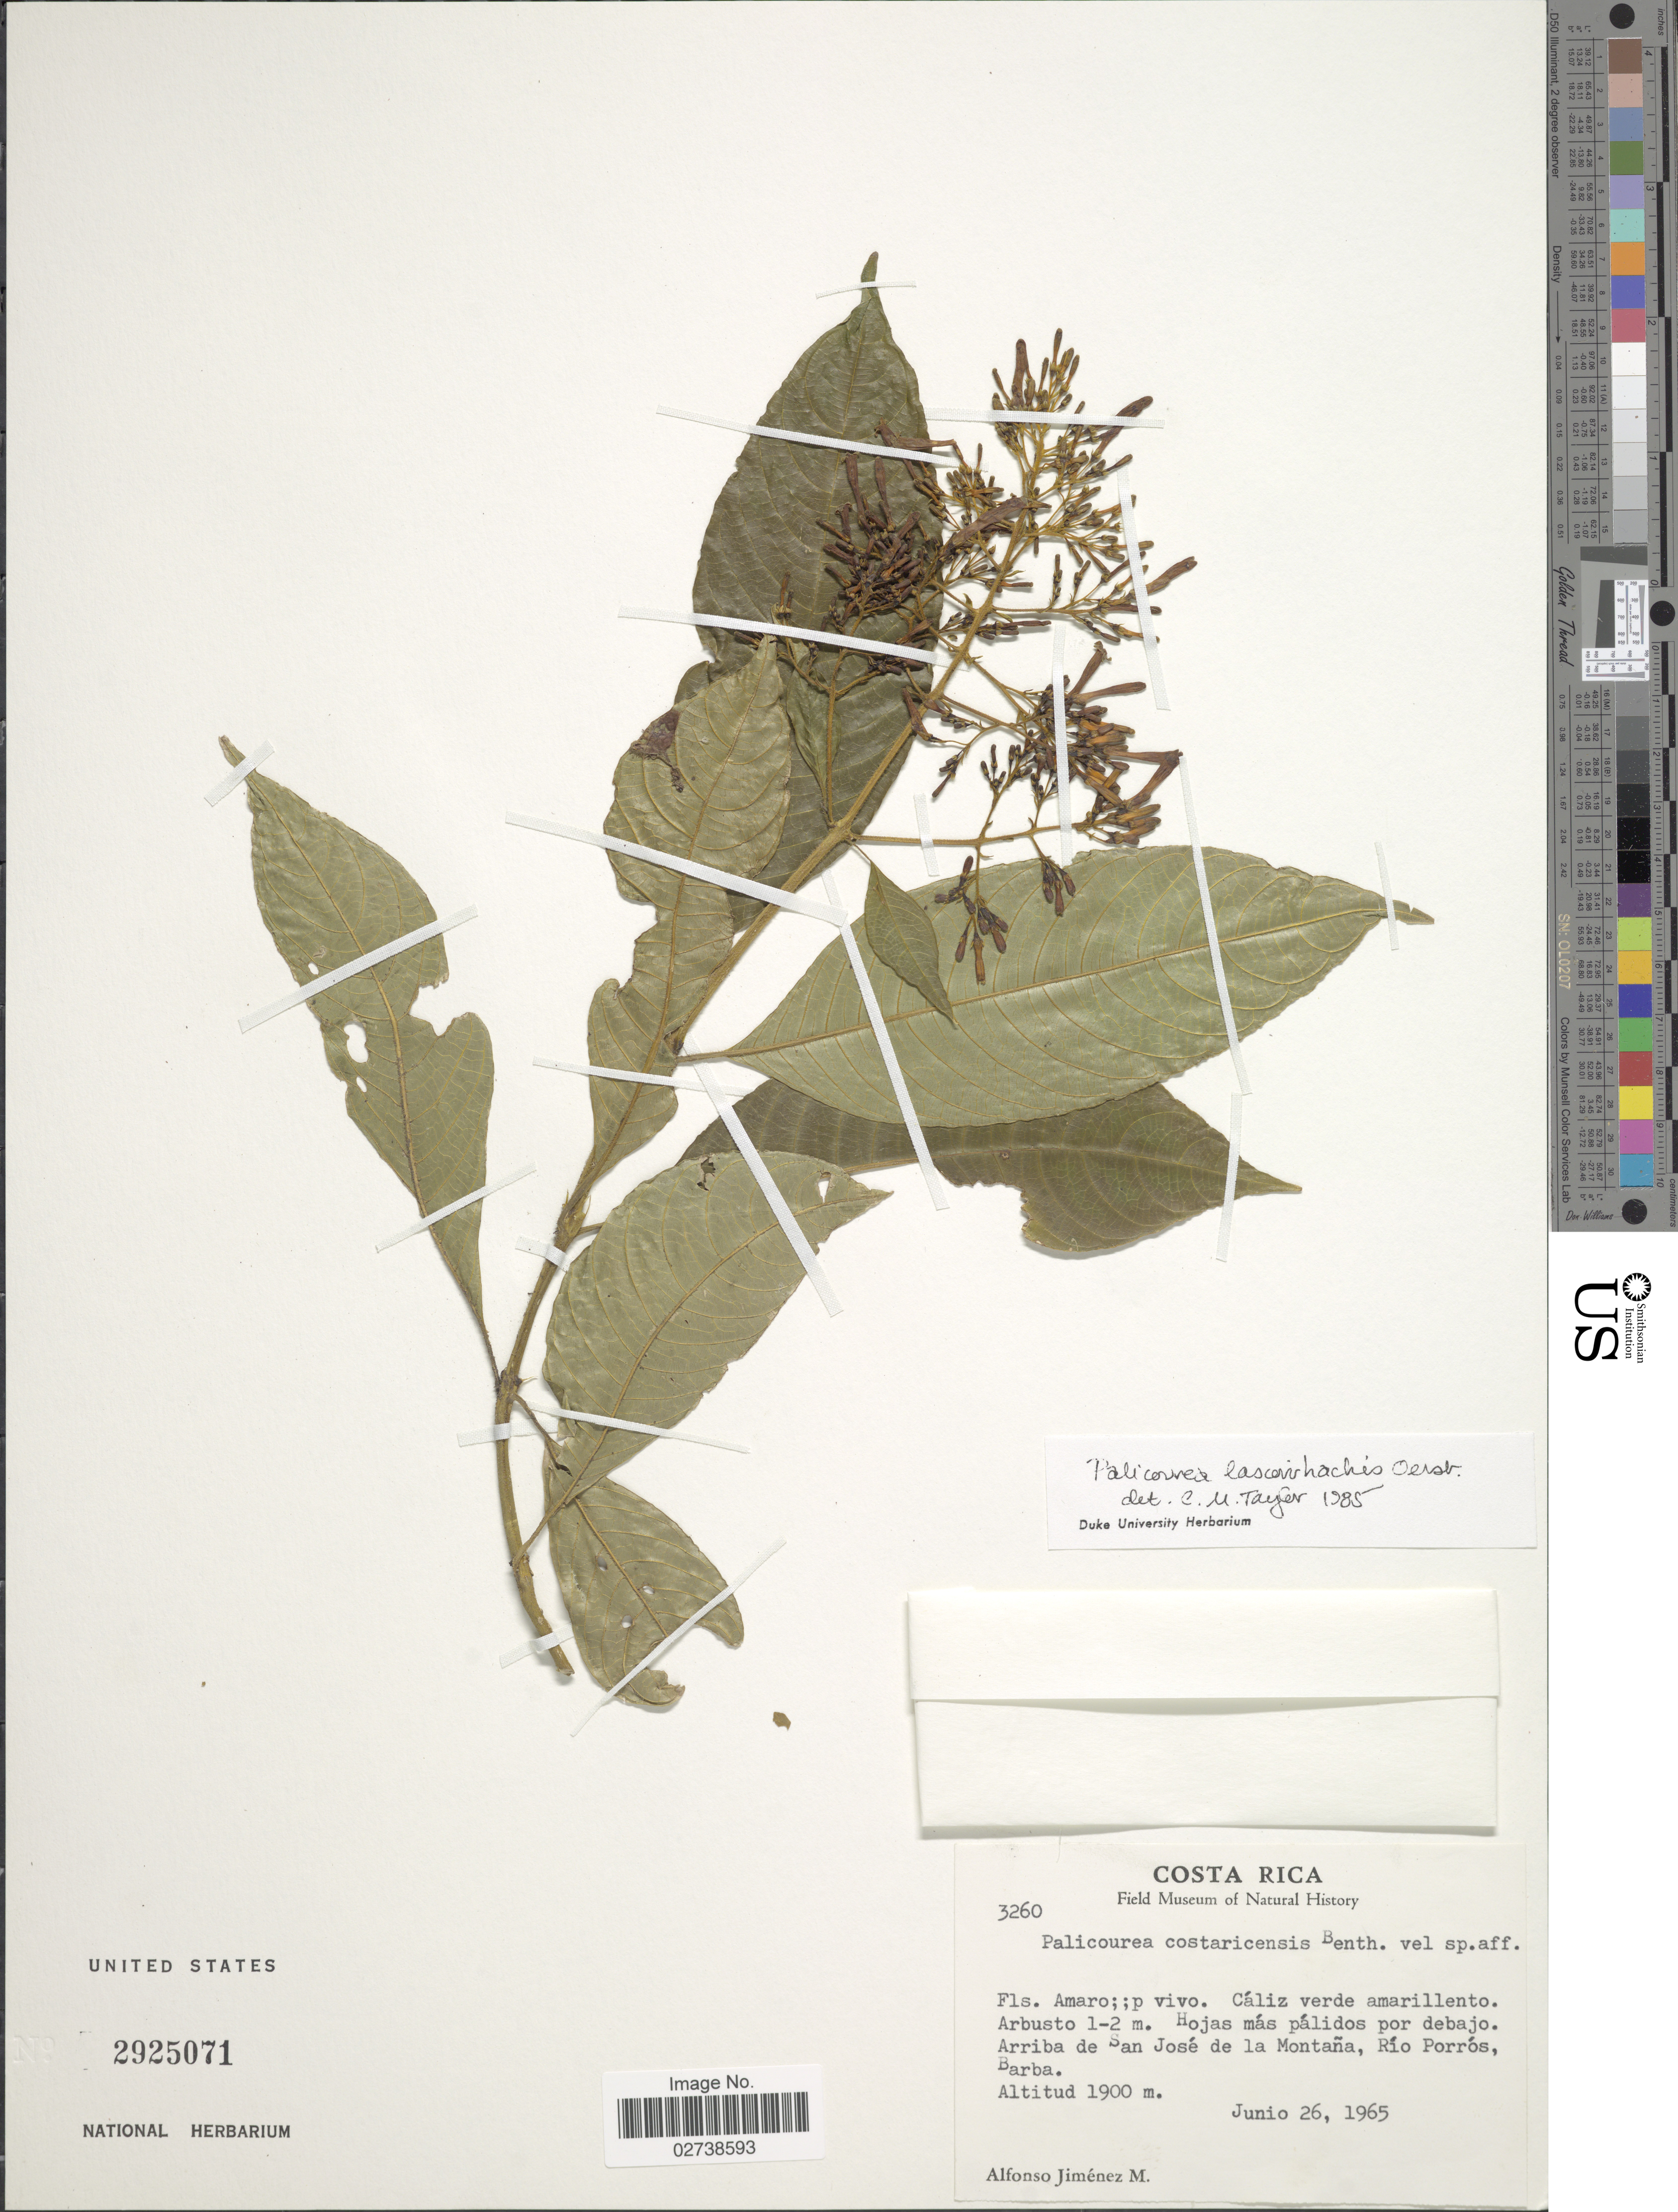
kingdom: Plantae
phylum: Tracheophyta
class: Magnoliopsida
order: Gentianales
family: Rubiaceae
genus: Palicourea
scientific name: Palicourea lasiorrhachis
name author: Oerst.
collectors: A. Jimenez M.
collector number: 3260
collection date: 1965-06-26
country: Costa Rica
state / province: San José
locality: Arriba de San José de la Montaña, Río Porrós, Barba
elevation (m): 1900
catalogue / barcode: US 2925071